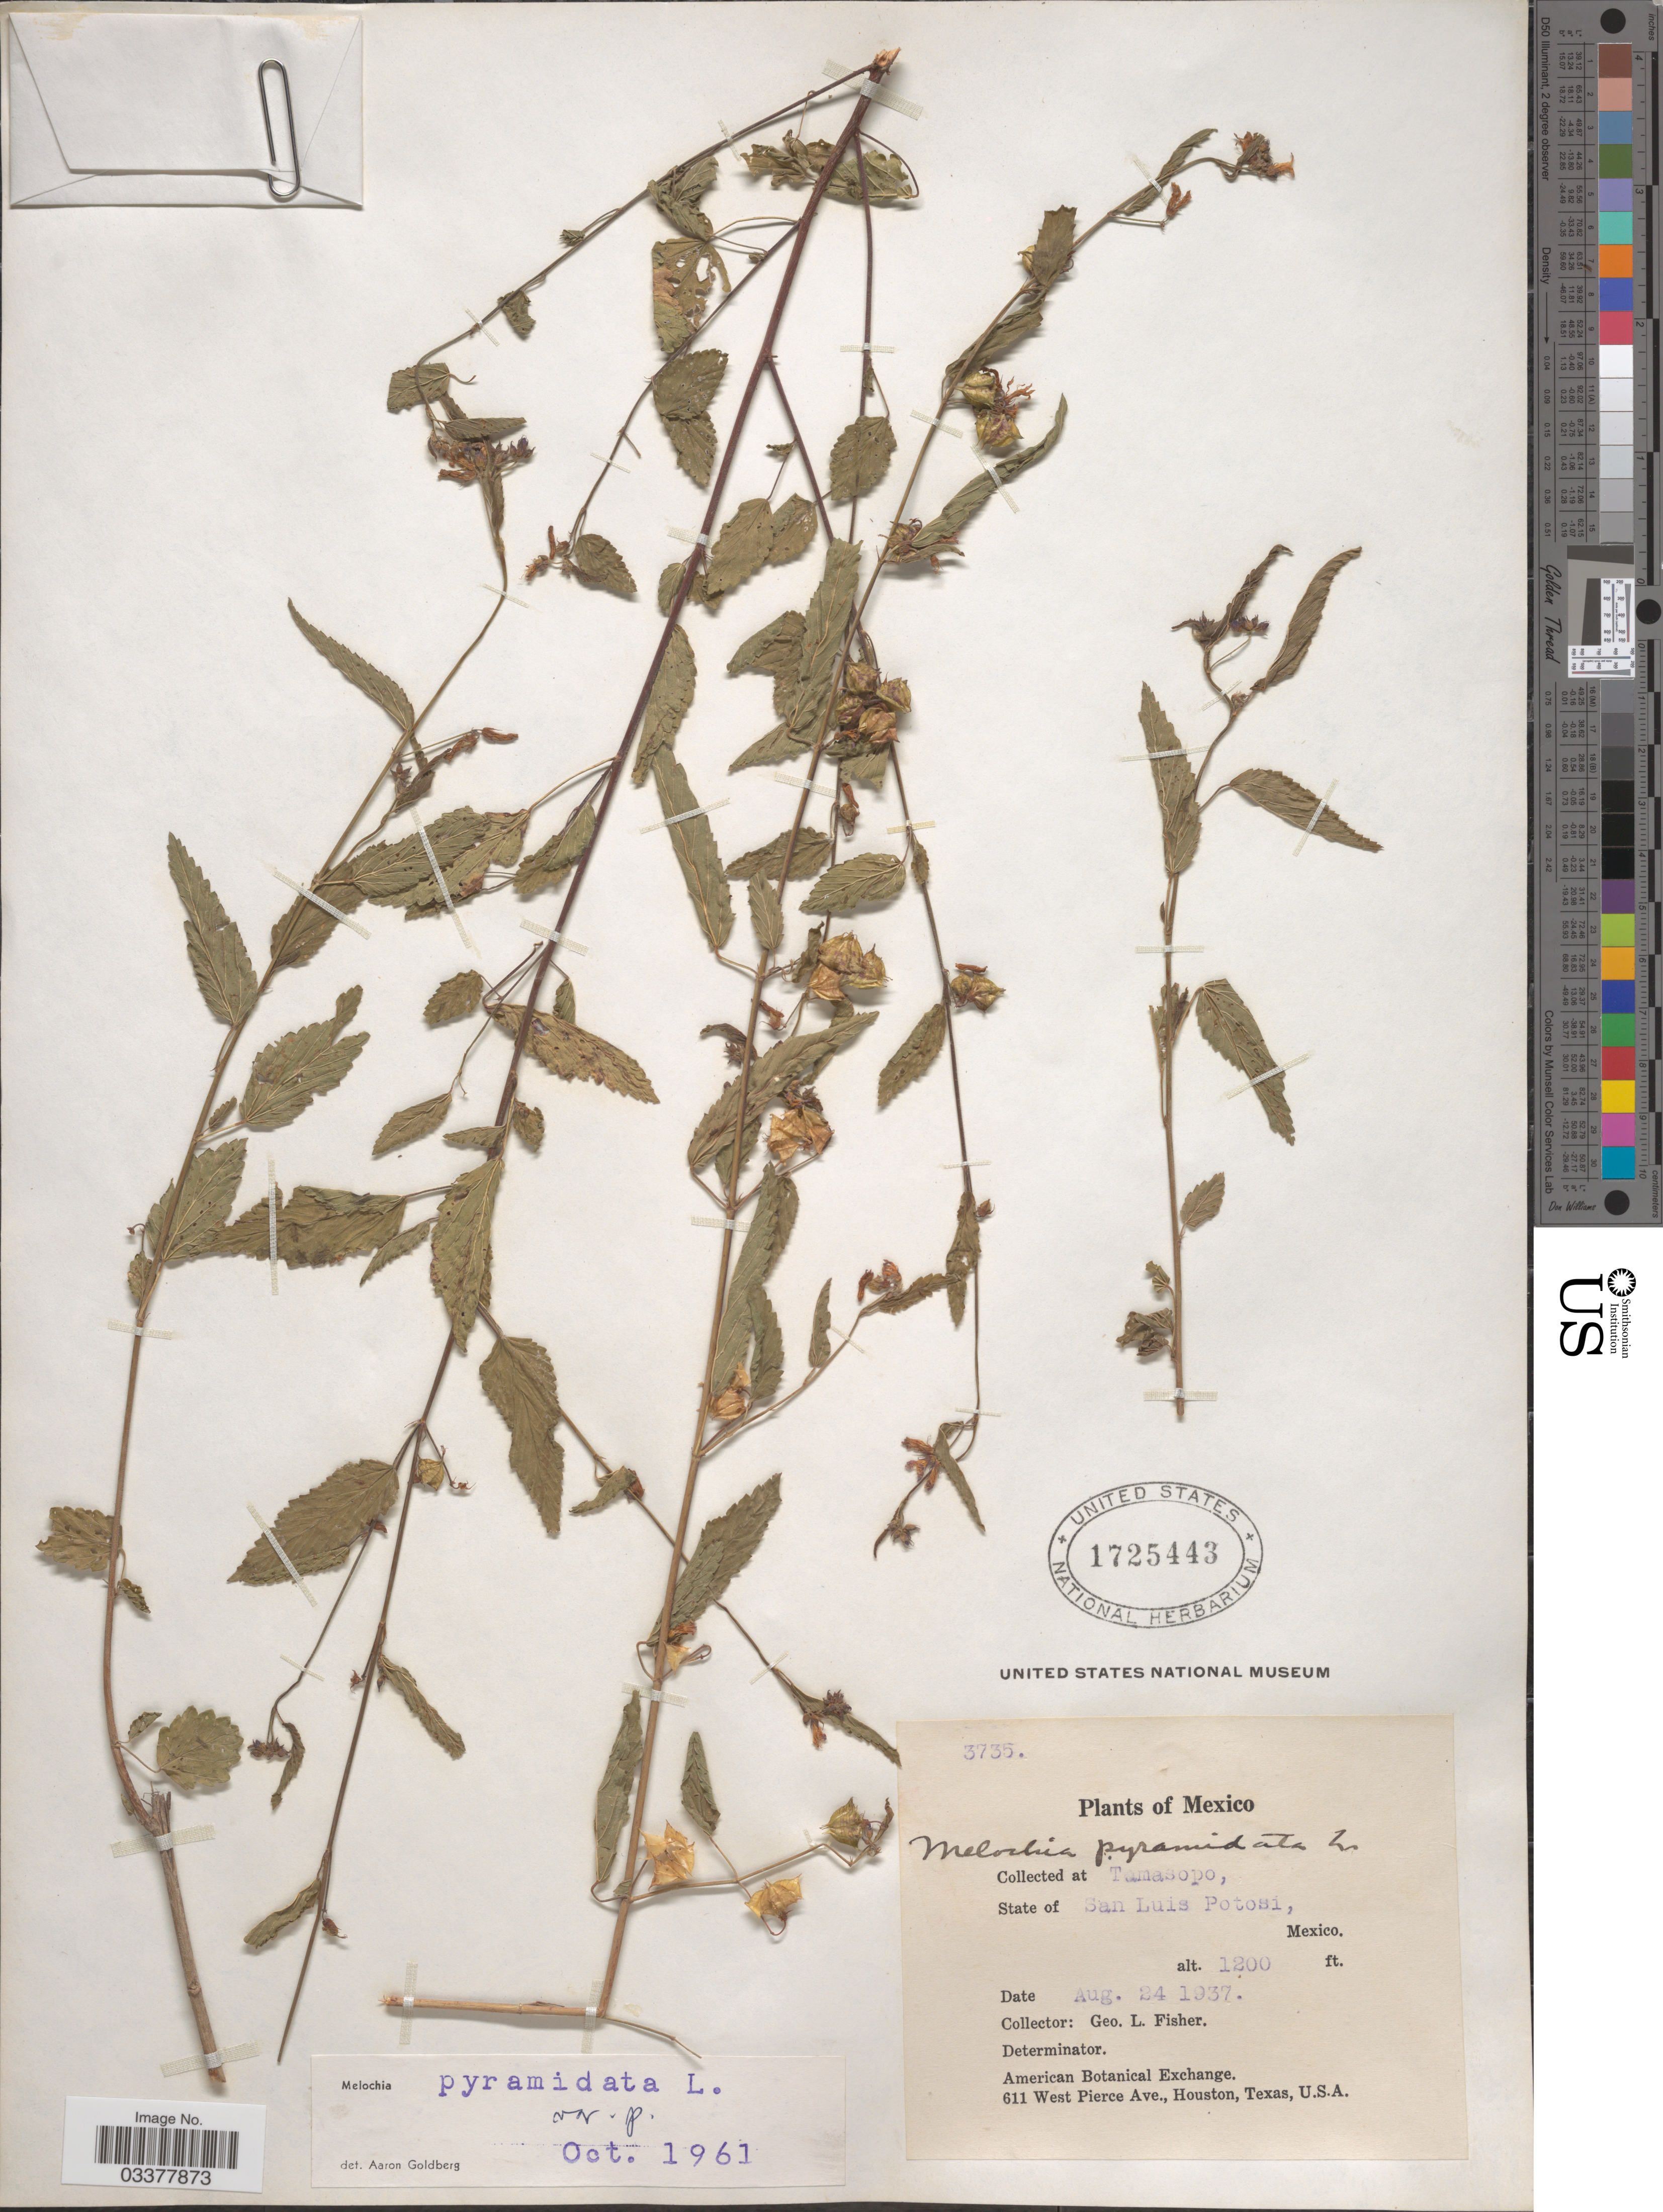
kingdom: Plantae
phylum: Tracheophyta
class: Magnoliopsida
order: Malvales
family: Malvaceae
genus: Melochia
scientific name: Melochia pyramidata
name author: L.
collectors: G. L. Fisher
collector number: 3735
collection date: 1937-08-24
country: Mexico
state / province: San Luis Potosí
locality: Tamasopo.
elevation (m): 366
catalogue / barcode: US 1725443